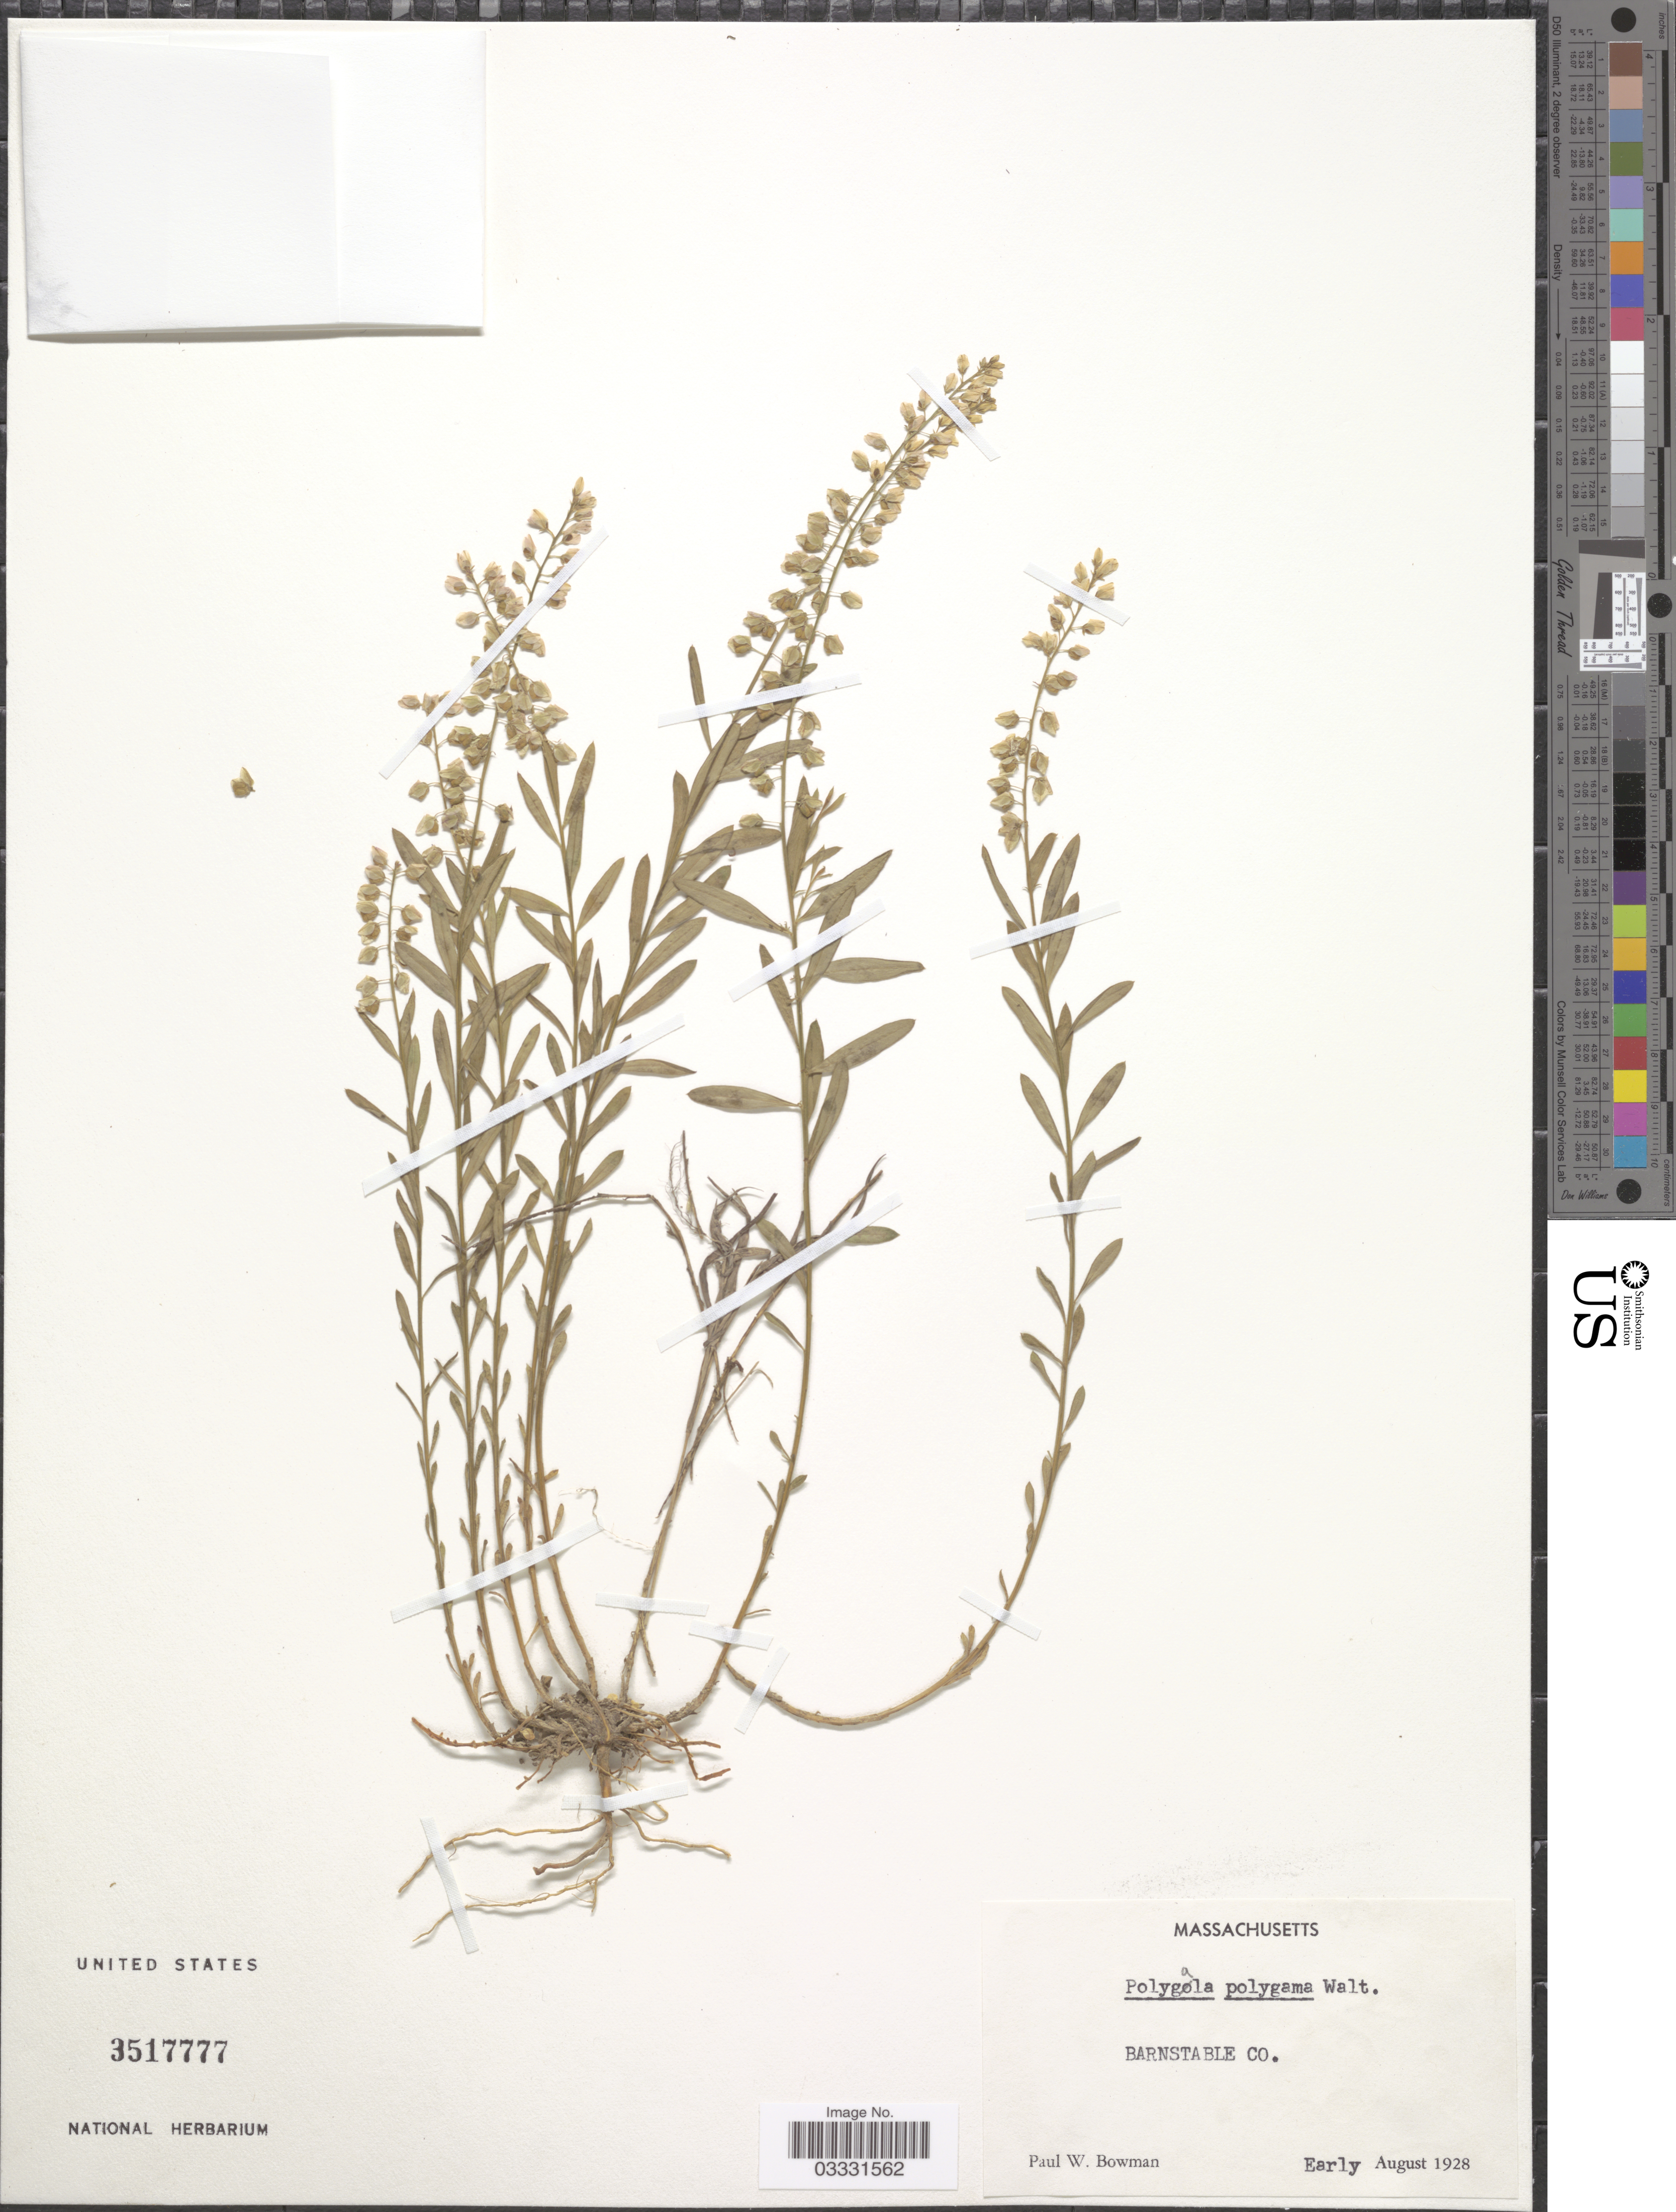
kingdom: Plantae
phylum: Tracheophyta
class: Magnoliopsida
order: Fabales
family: Polygalaceae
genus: Polygala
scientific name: Polygala polygama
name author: Walter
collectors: P. Bowman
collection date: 1928-08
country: United States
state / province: Massachusetts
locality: Barnstable Co.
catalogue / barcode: US 3517777